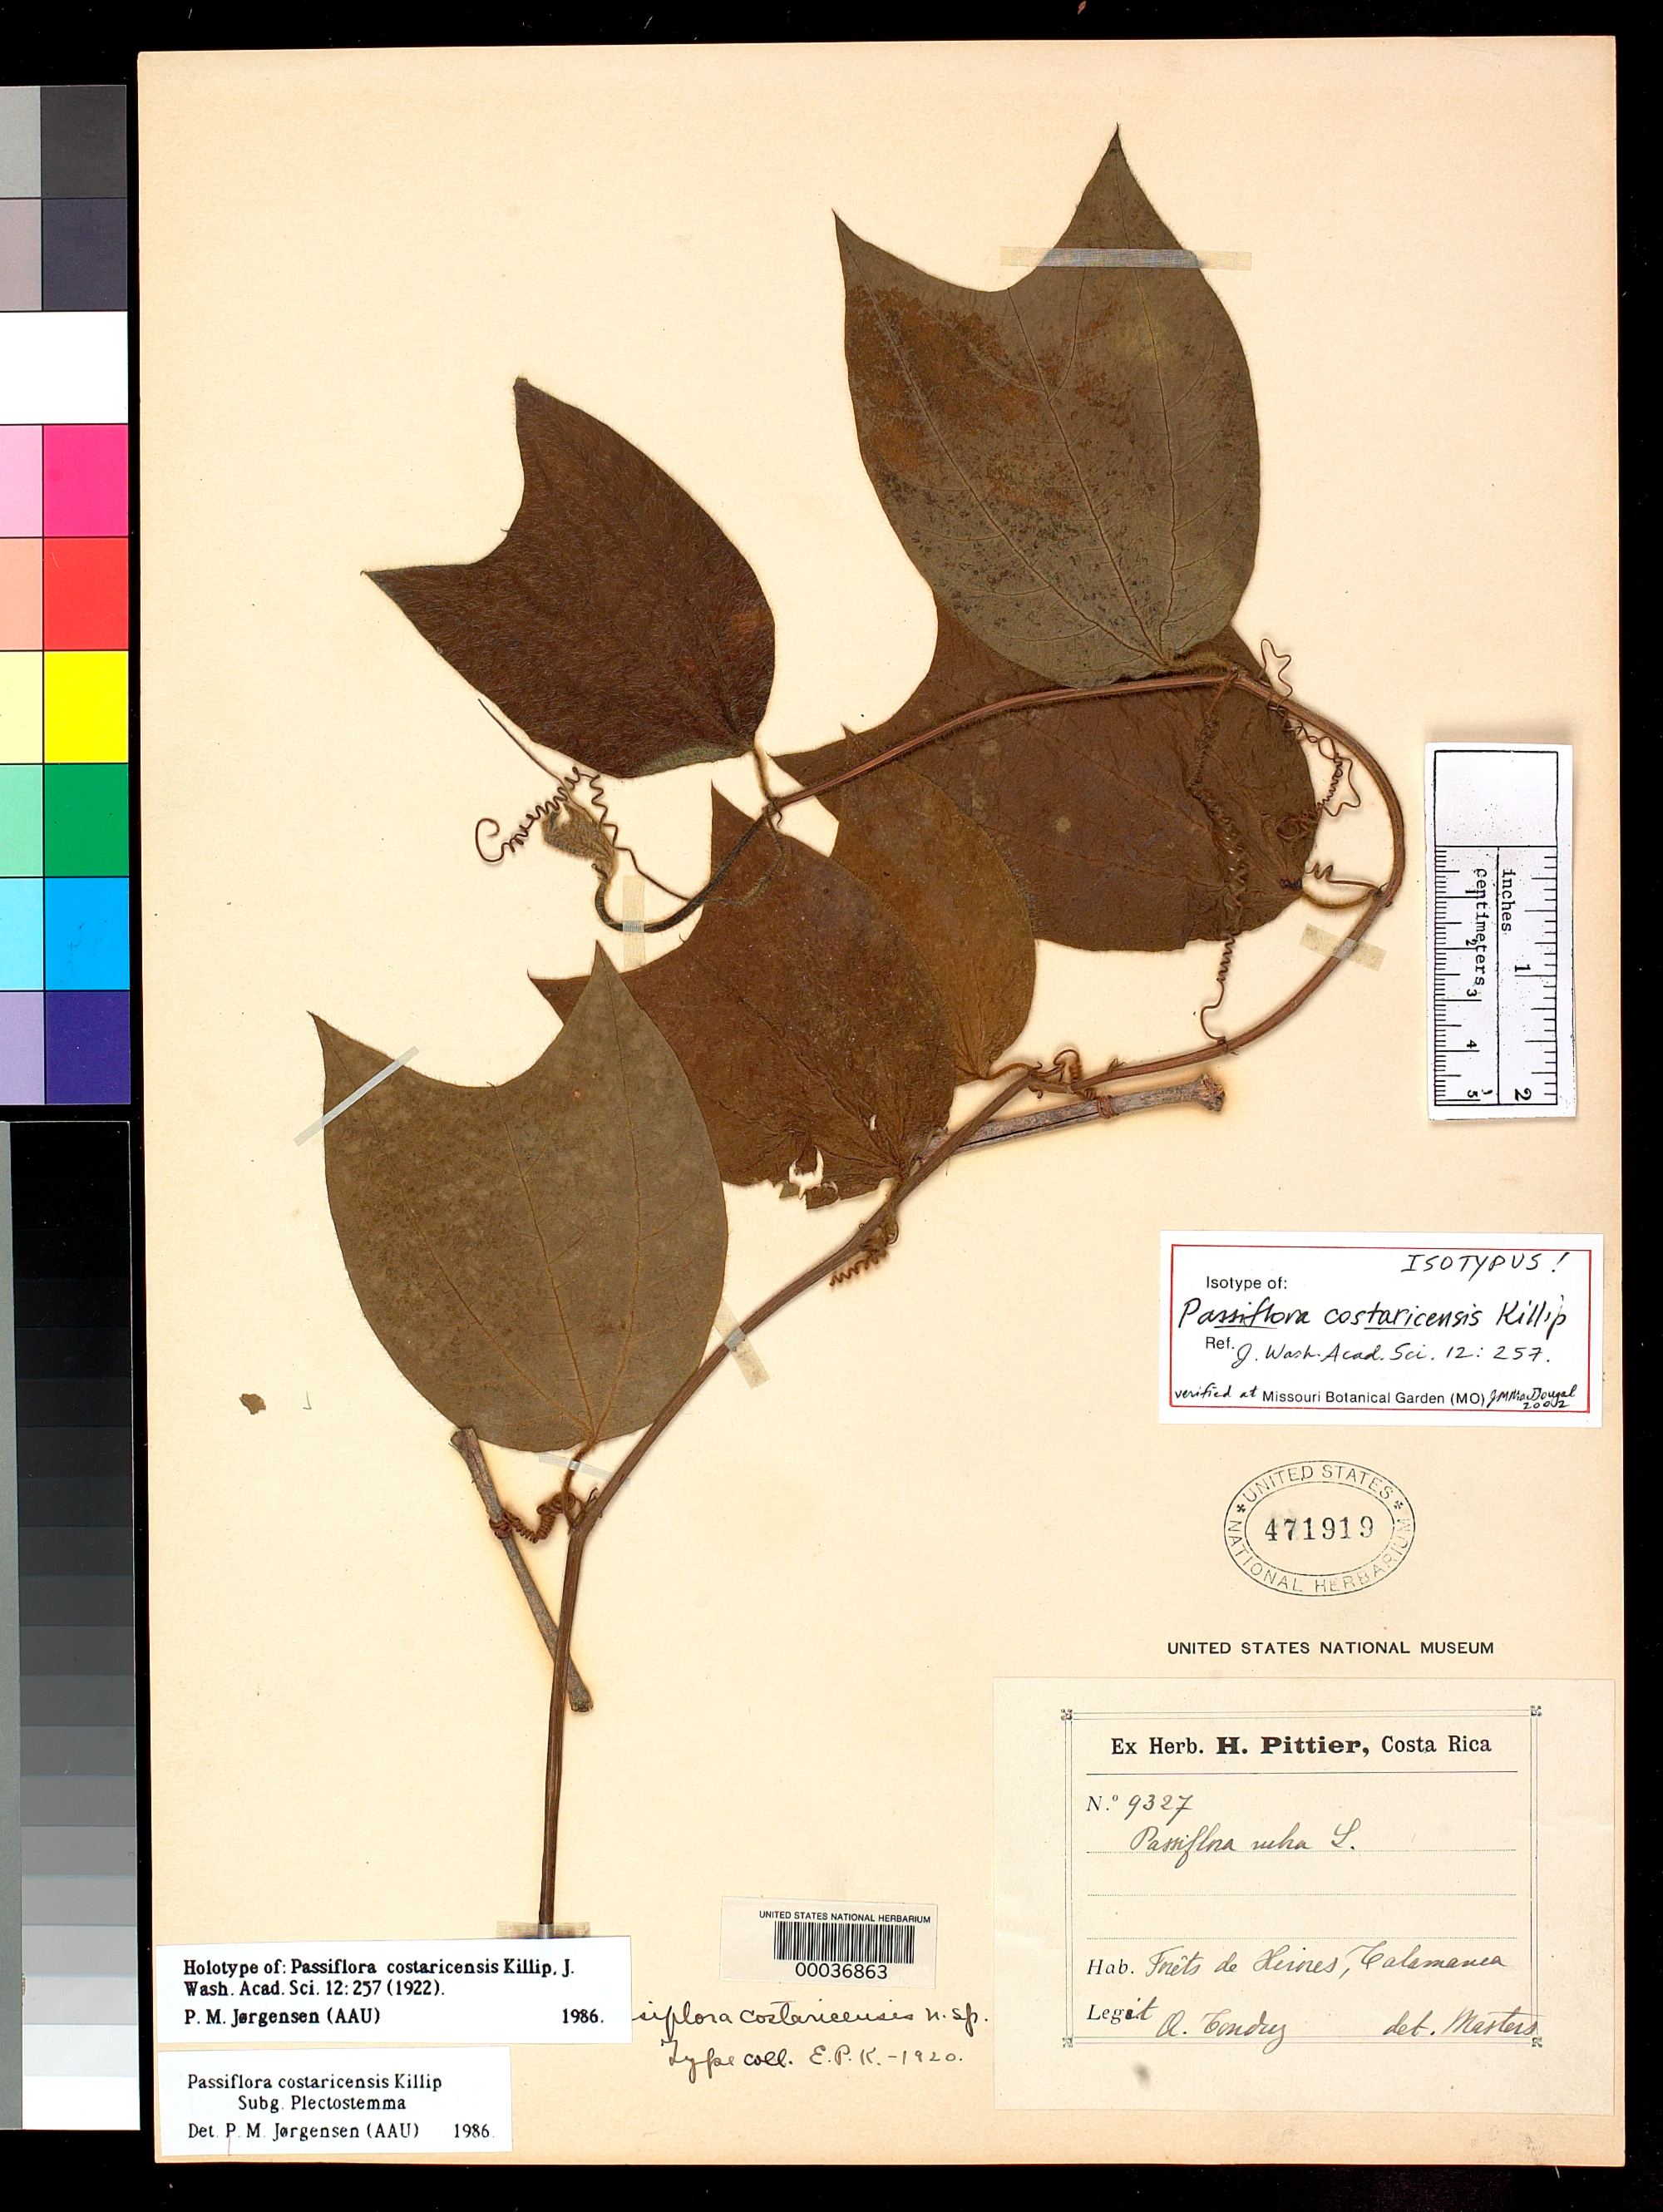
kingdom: Plantae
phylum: Tracheophyta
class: Magnoliopsida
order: Malpighiales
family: Passifloraceae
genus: Passiflora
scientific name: Passiflora costaricensis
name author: Killip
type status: Isotype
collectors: A. Tonduz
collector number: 9327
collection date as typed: Feb 1895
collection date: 1895-02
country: Costa Rica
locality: Talamanca, Xirores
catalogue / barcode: US 471919